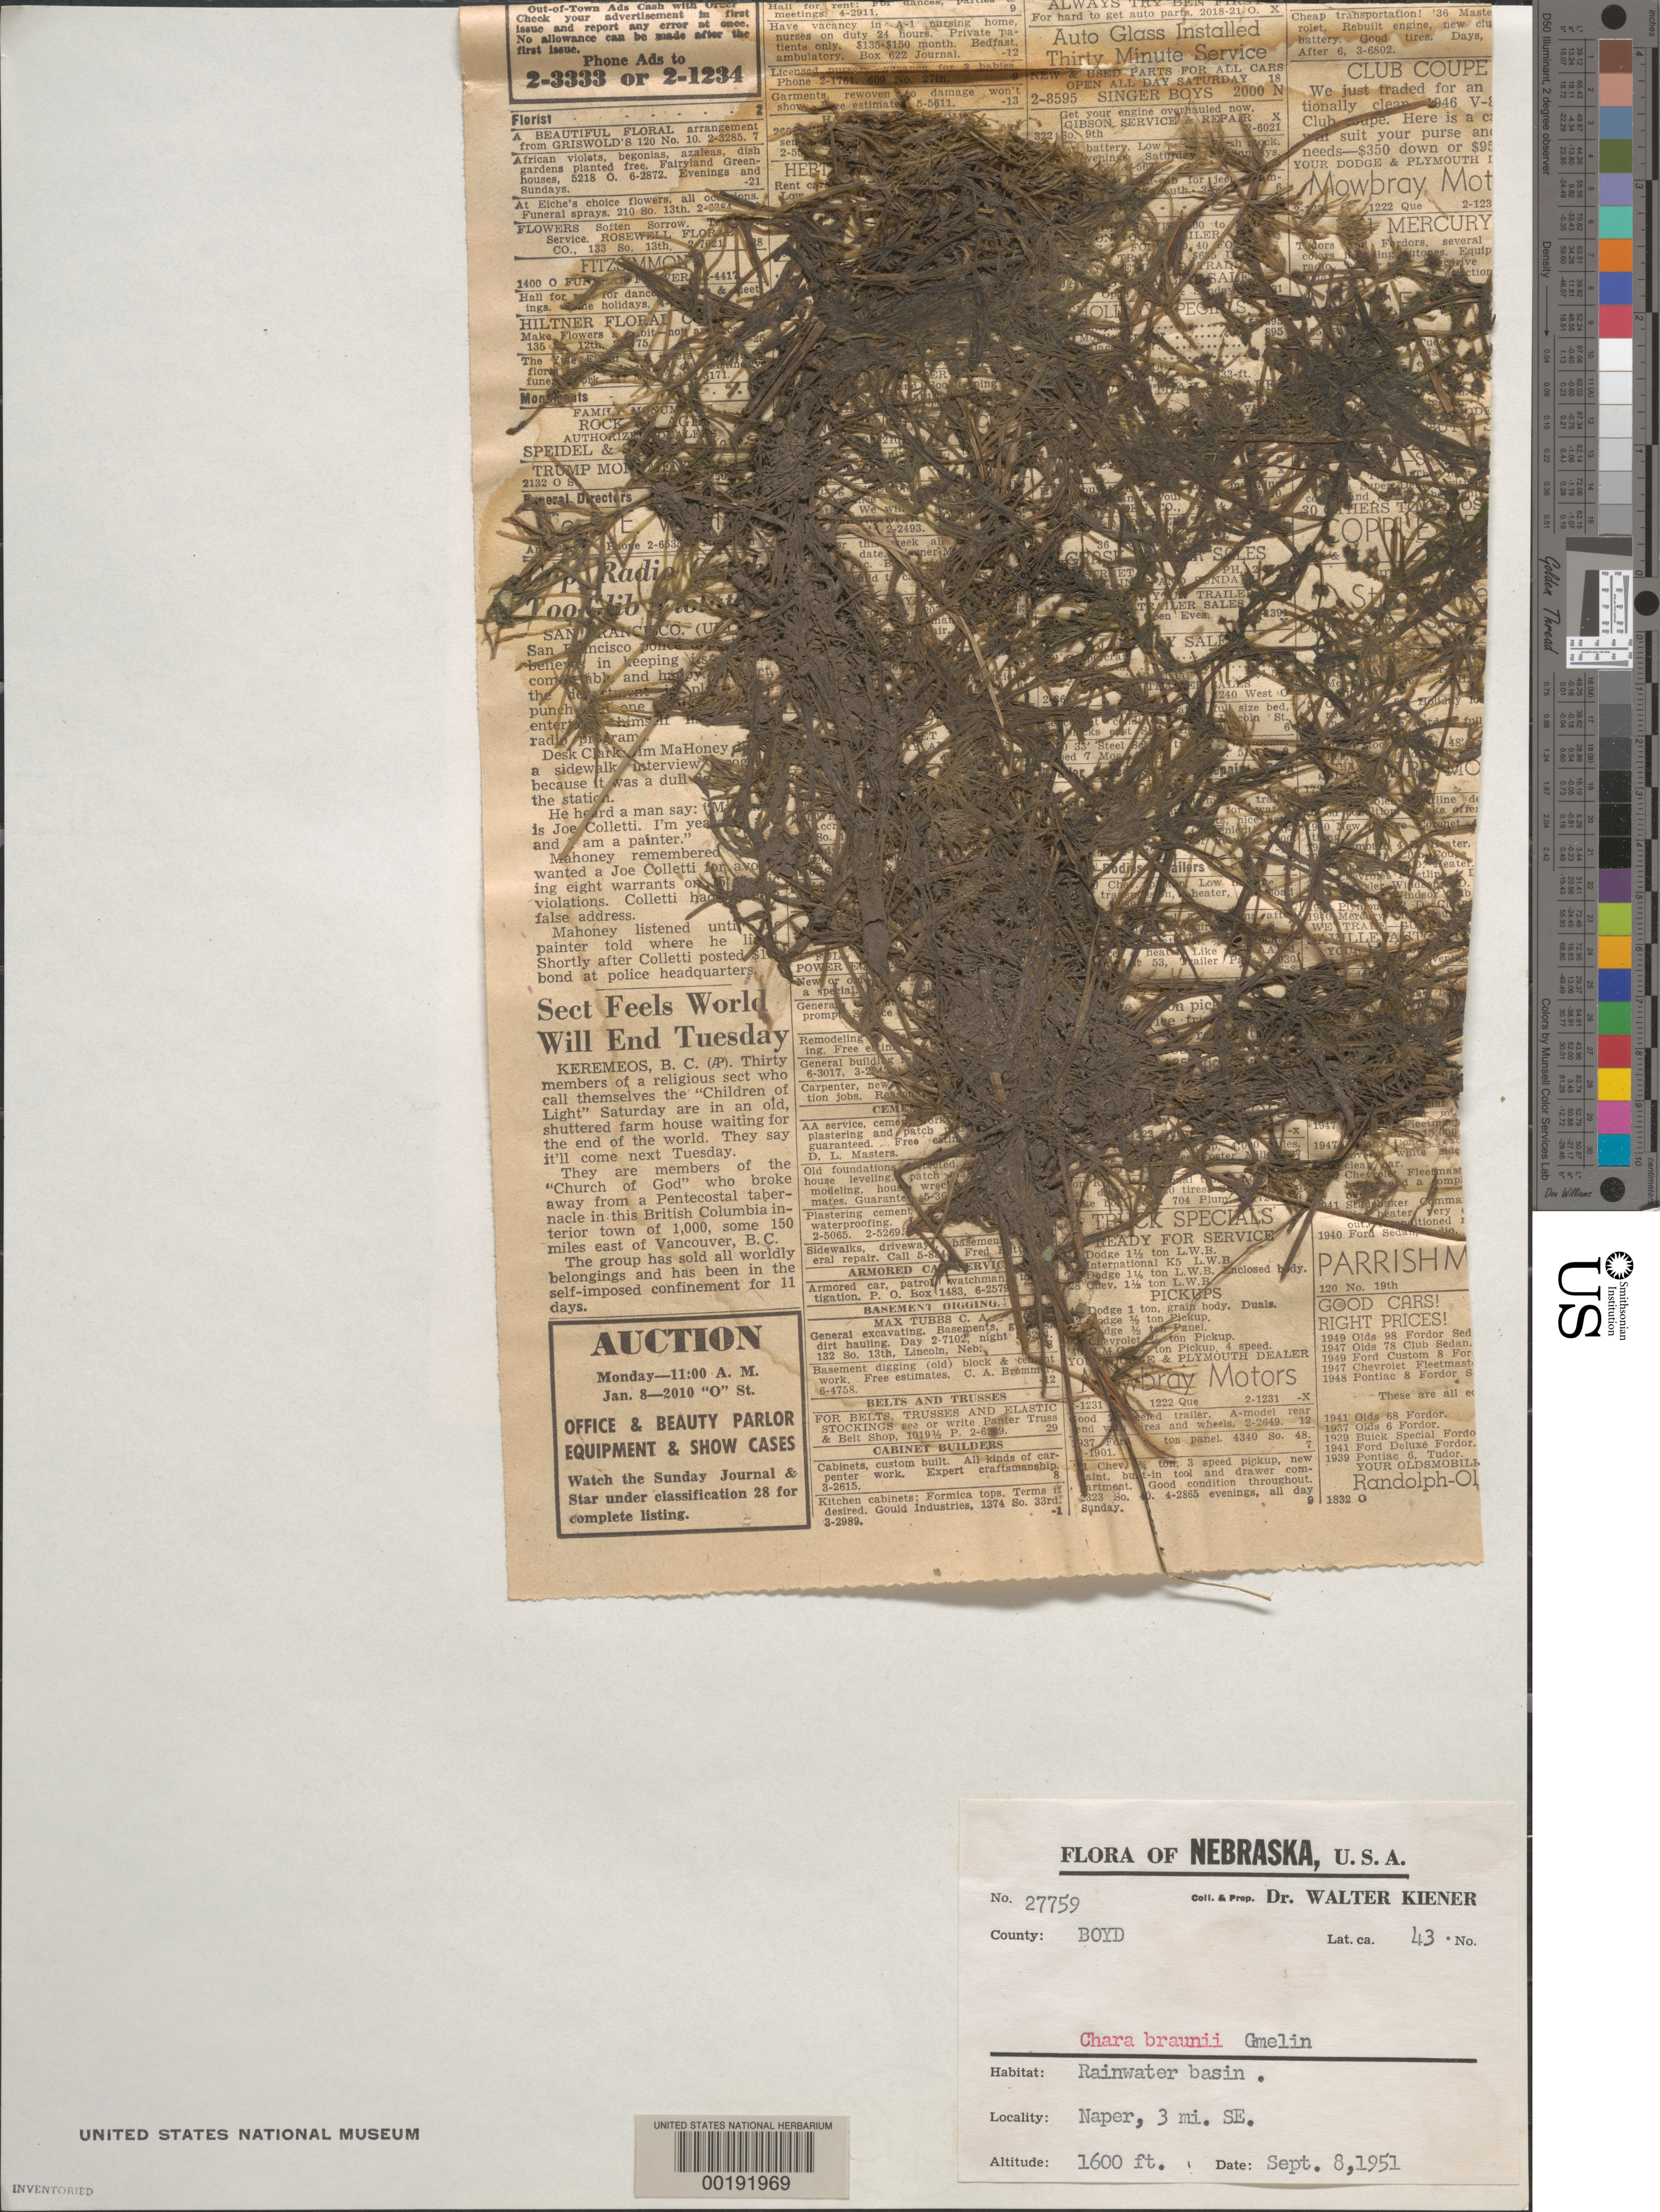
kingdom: Plantae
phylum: Charophyta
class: Charophyceae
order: Charales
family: Characeae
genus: Chara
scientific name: Chara braunii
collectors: W. B. Kiener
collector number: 27759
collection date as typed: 08 Sep 1951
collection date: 1951-09-08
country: United States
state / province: Nebraska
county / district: Boyd County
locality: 3 miles southeast of Naper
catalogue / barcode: US 39888